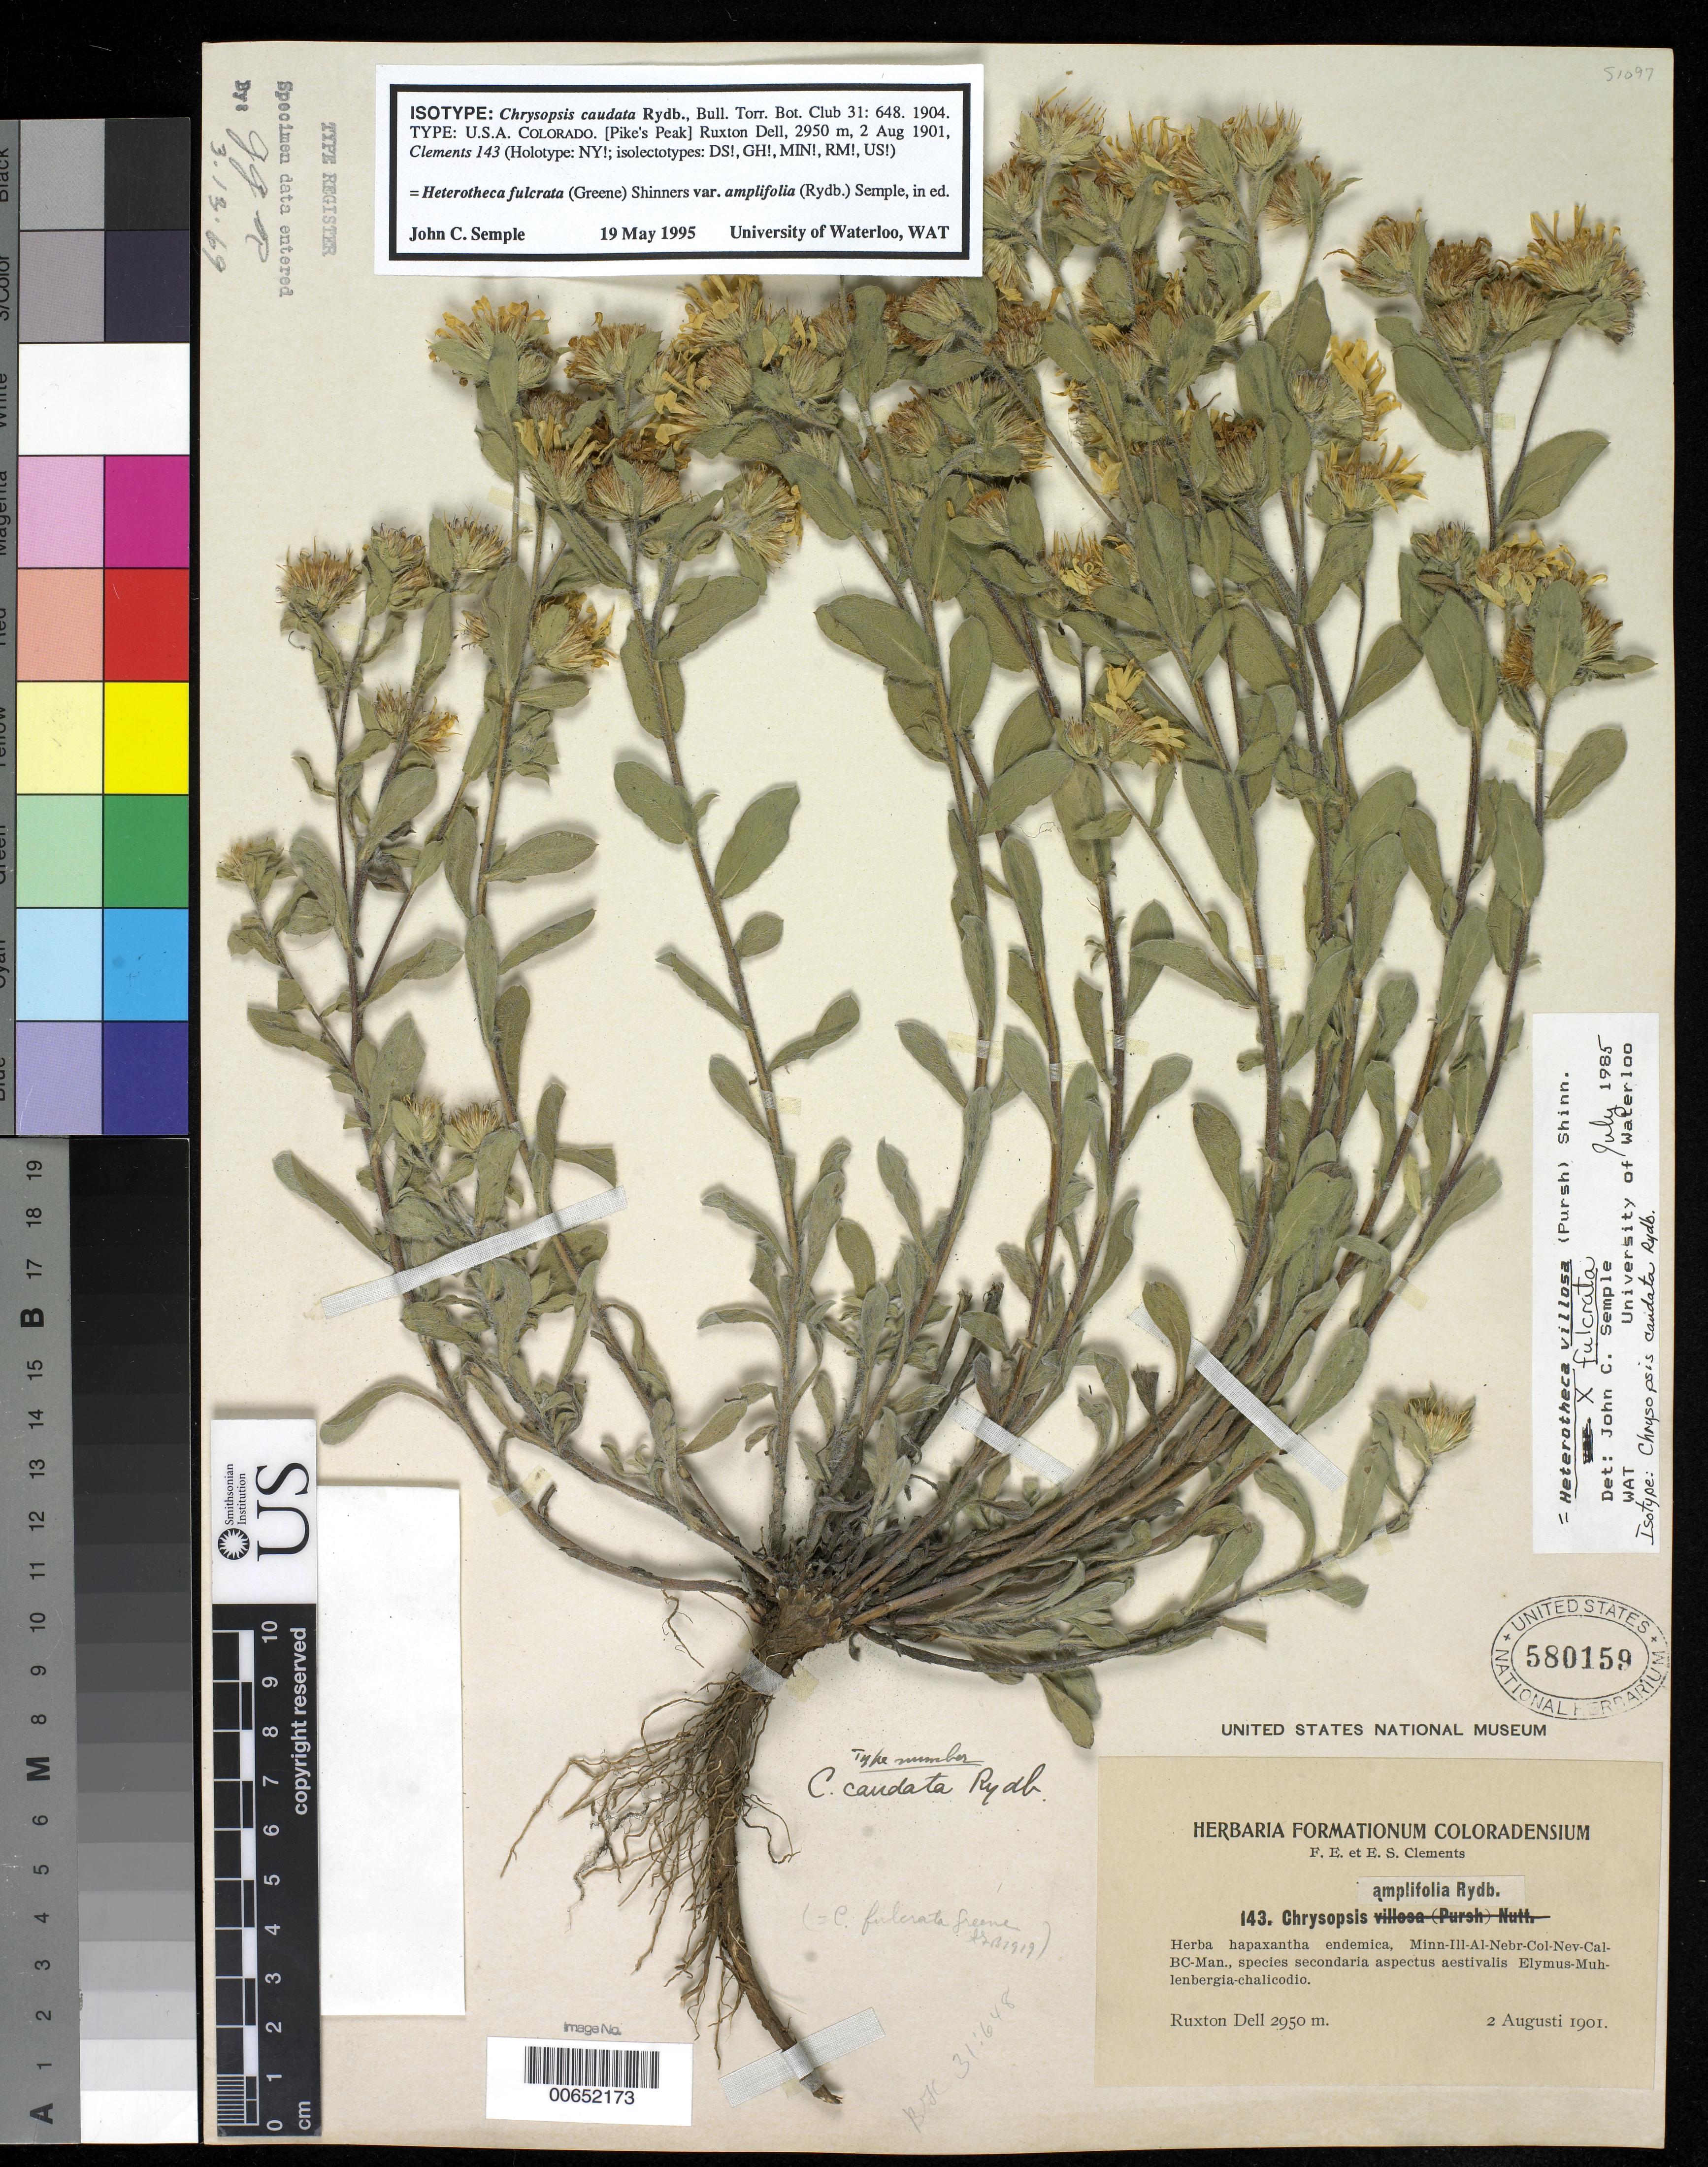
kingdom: Plantae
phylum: Tracheophyta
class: Magnoliopsida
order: Asterales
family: Asteraceae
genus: Chrysopsis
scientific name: Chrysopsis caudata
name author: Rydb.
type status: Isotype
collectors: F. E. Clements & E. G. Clements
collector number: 143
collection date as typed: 02 Aug 1901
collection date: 1901-08-02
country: United States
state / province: Colorado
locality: Ruxton Dell.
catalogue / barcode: US 580159